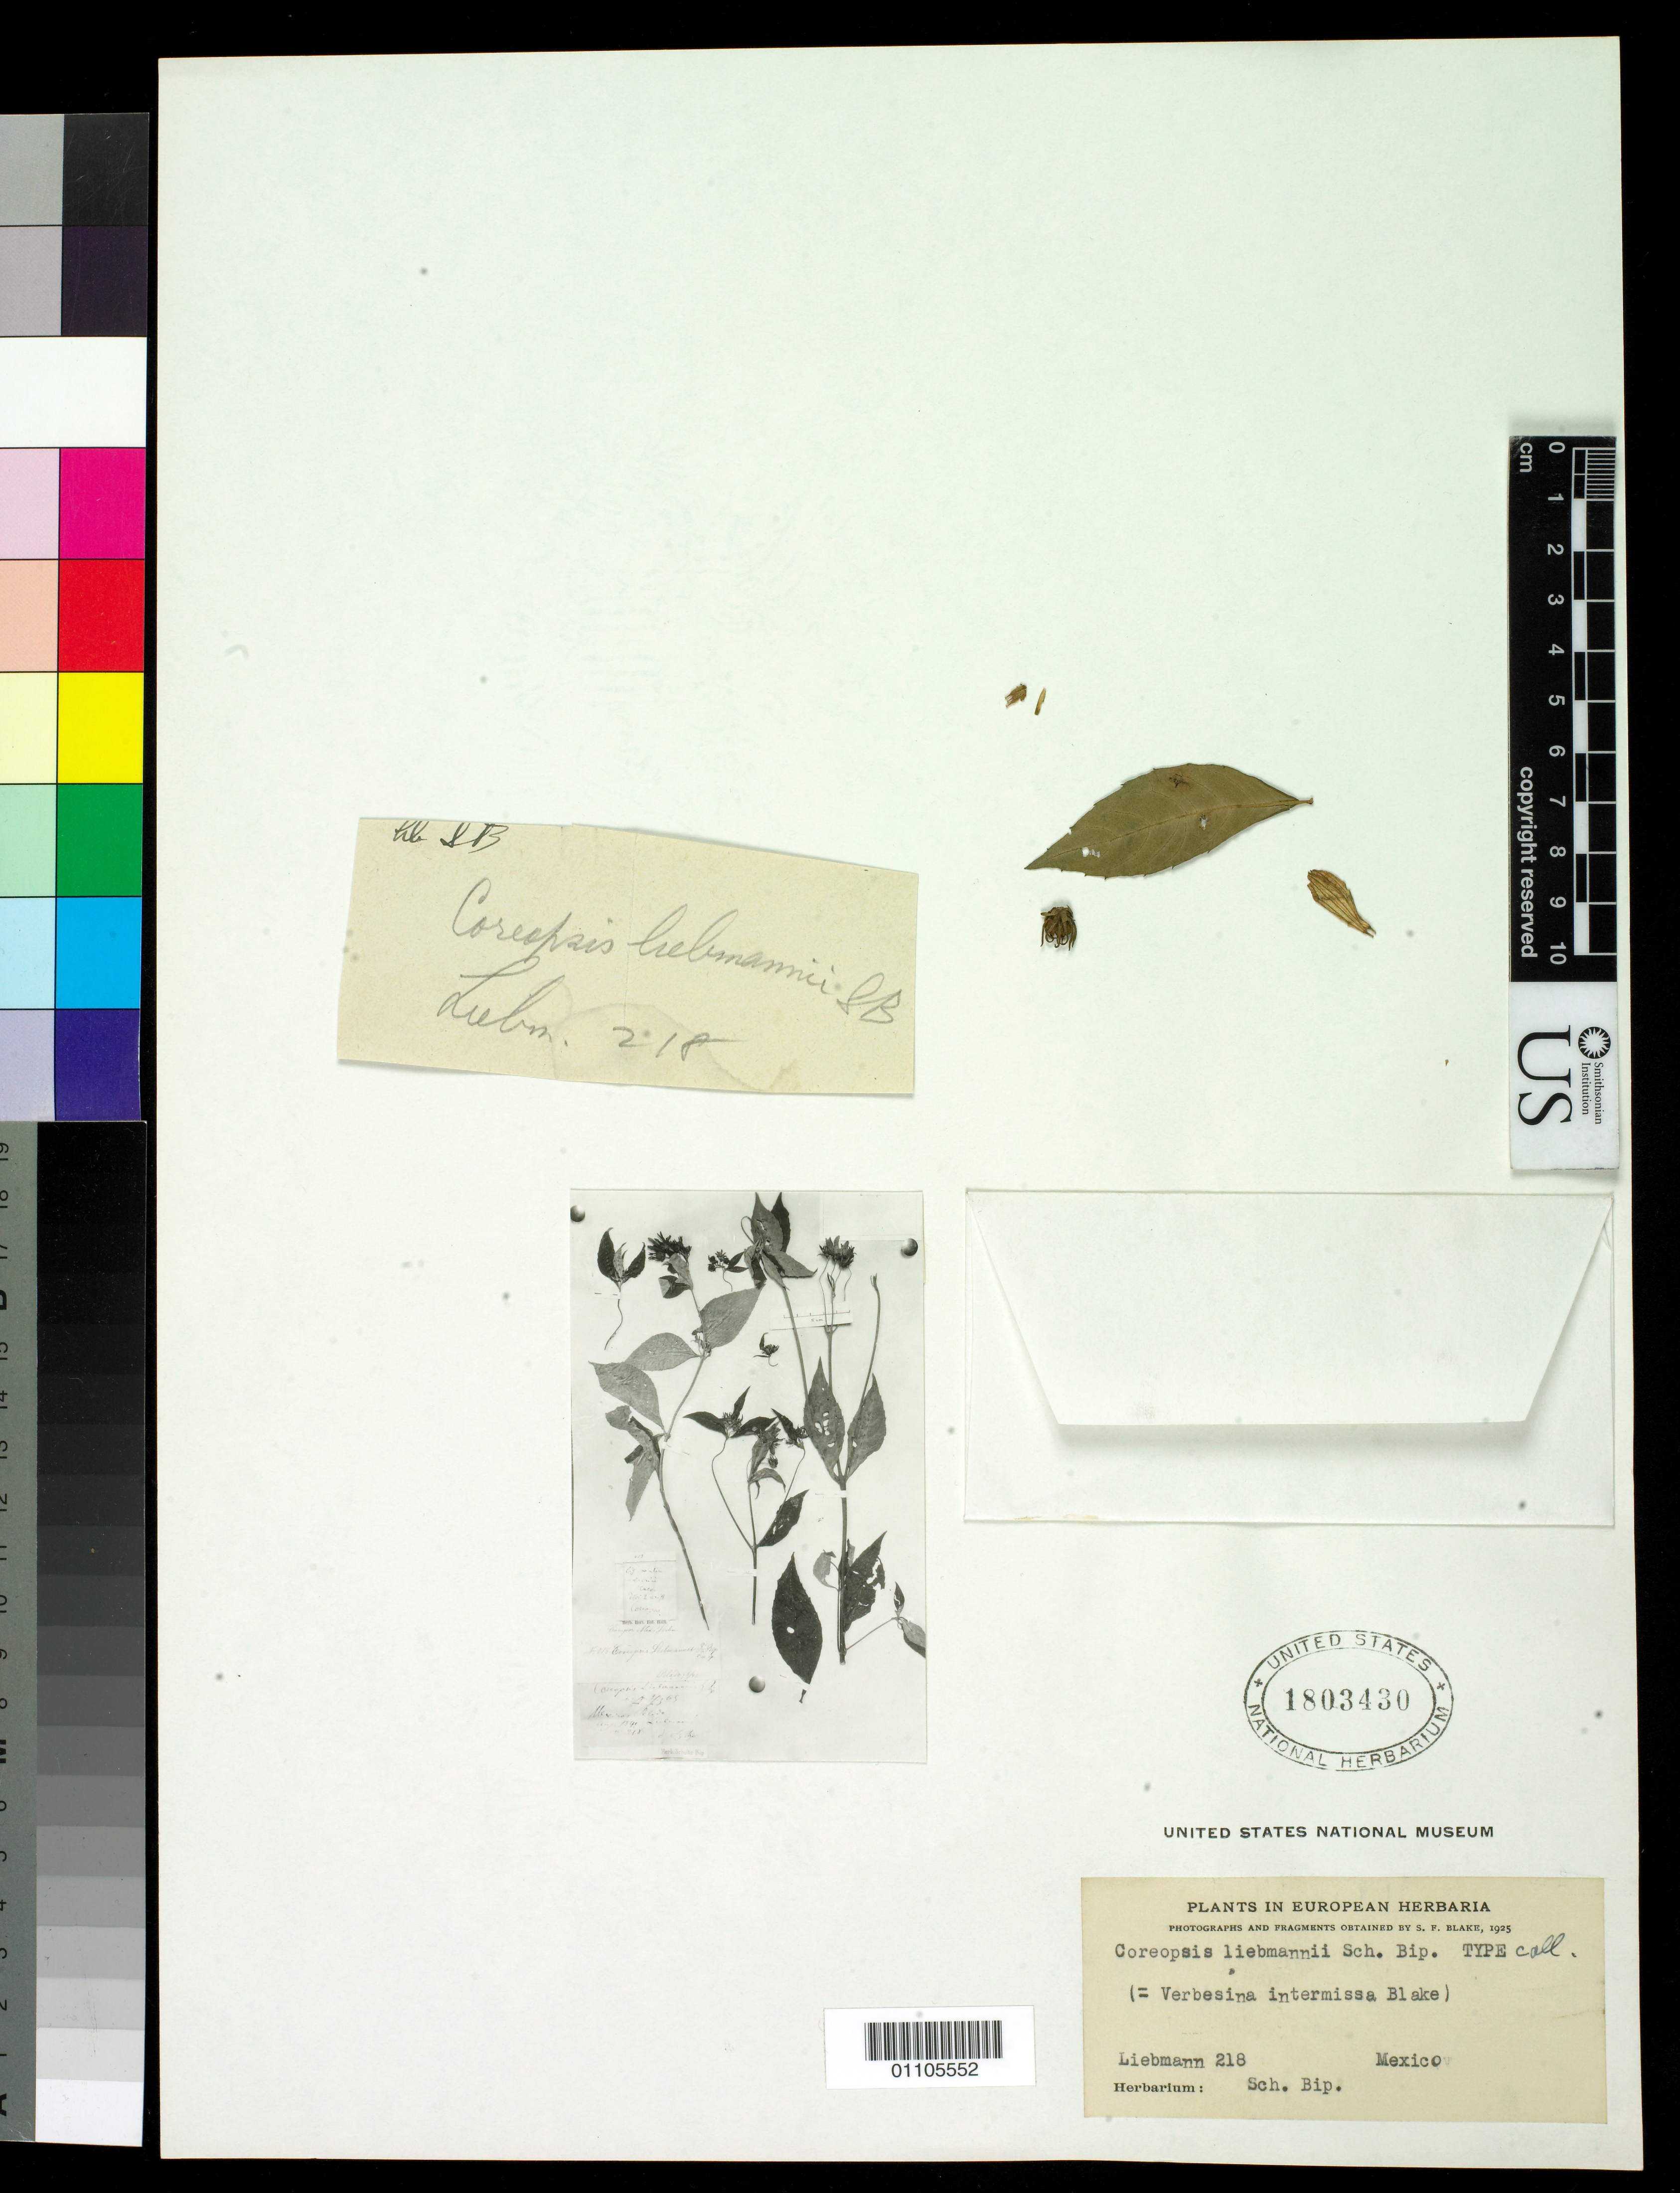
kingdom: Plantae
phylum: Tracheophyta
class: Magnoliopsida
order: Asterales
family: Asteraceae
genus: Coreopsis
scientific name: Coreopsis liebmannii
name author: Sch. Bip. ex Klatt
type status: Isotype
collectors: F. M. Liebmann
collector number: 218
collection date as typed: Aug 1841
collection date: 1841-08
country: Mexico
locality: Pelado.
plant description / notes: Photograph and fragmentary material of type specimen ex herb. Sch. Bip.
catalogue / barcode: US 1803430